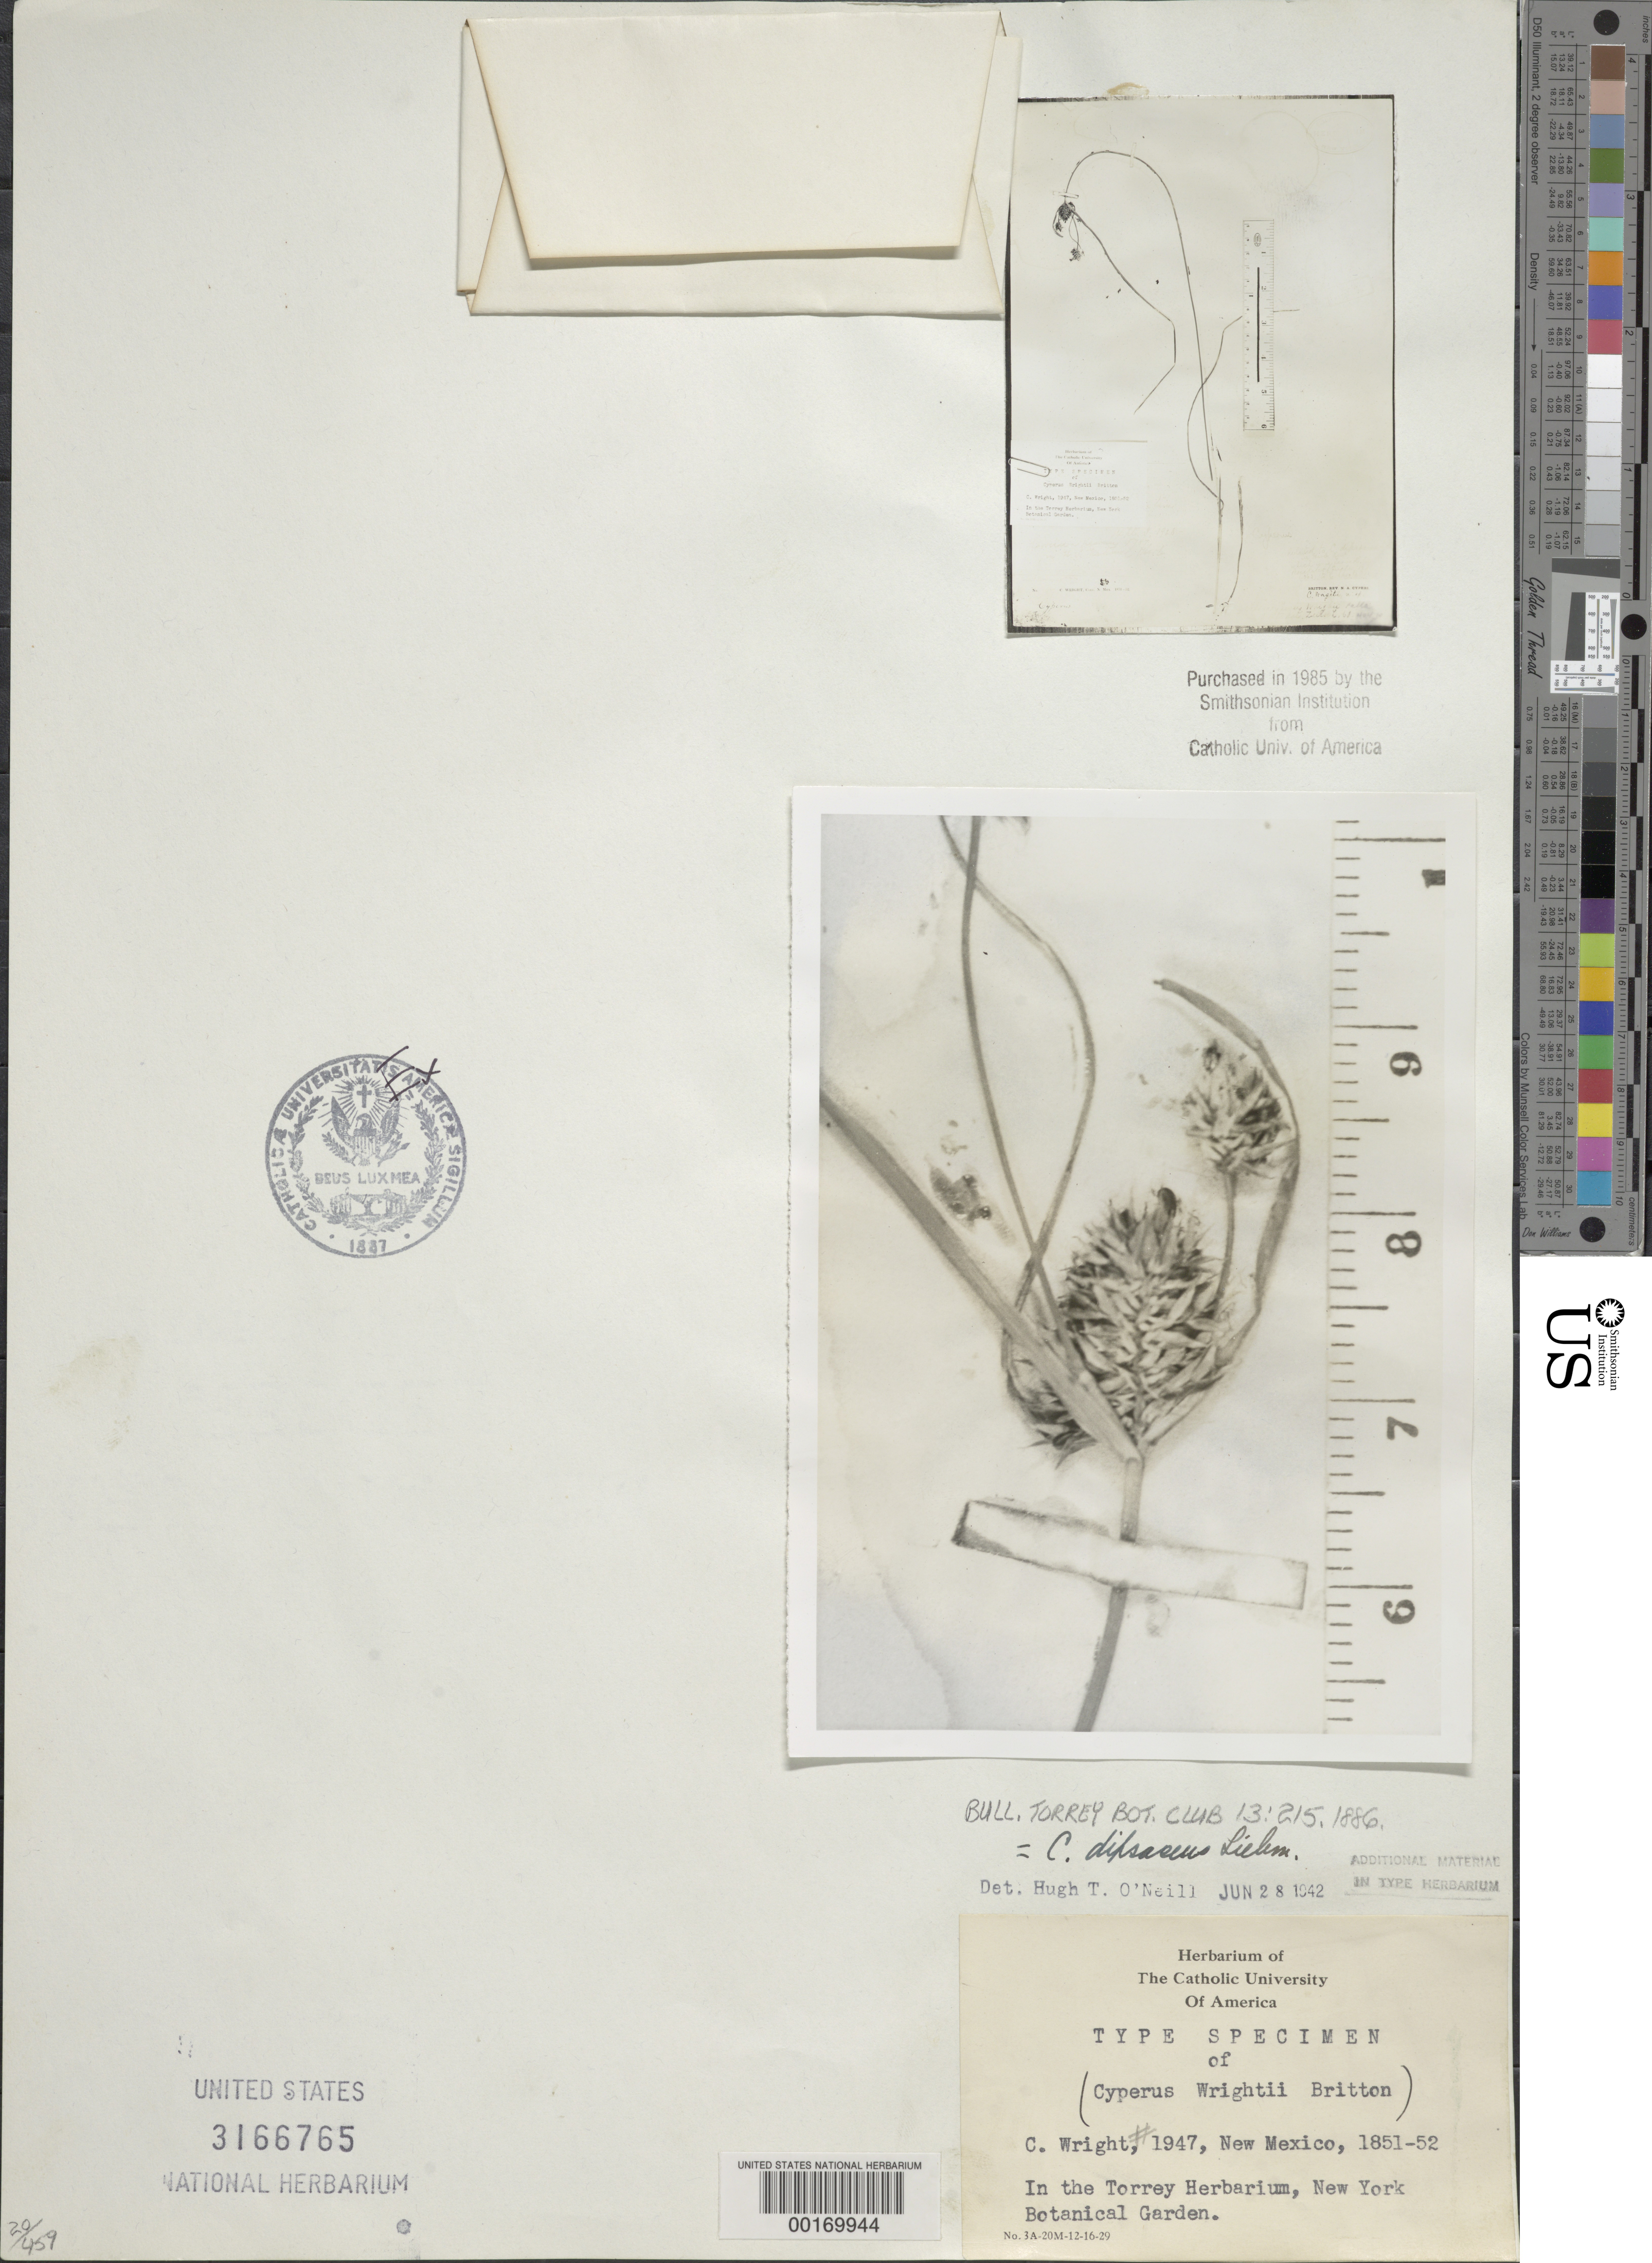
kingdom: Plantae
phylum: Tracheophyta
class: Liliopsida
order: Poales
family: Cyperaceae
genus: Cyperus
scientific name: Cyperus wrightii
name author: Britton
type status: Syntype Fragment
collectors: C. Wright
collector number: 1947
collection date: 1851/1852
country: United States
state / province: New Mexico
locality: "N. Mex." [=northern Mexico or New Mexico? either way possibly referring to present-day Arizona or Texas]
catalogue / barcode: US 3166765